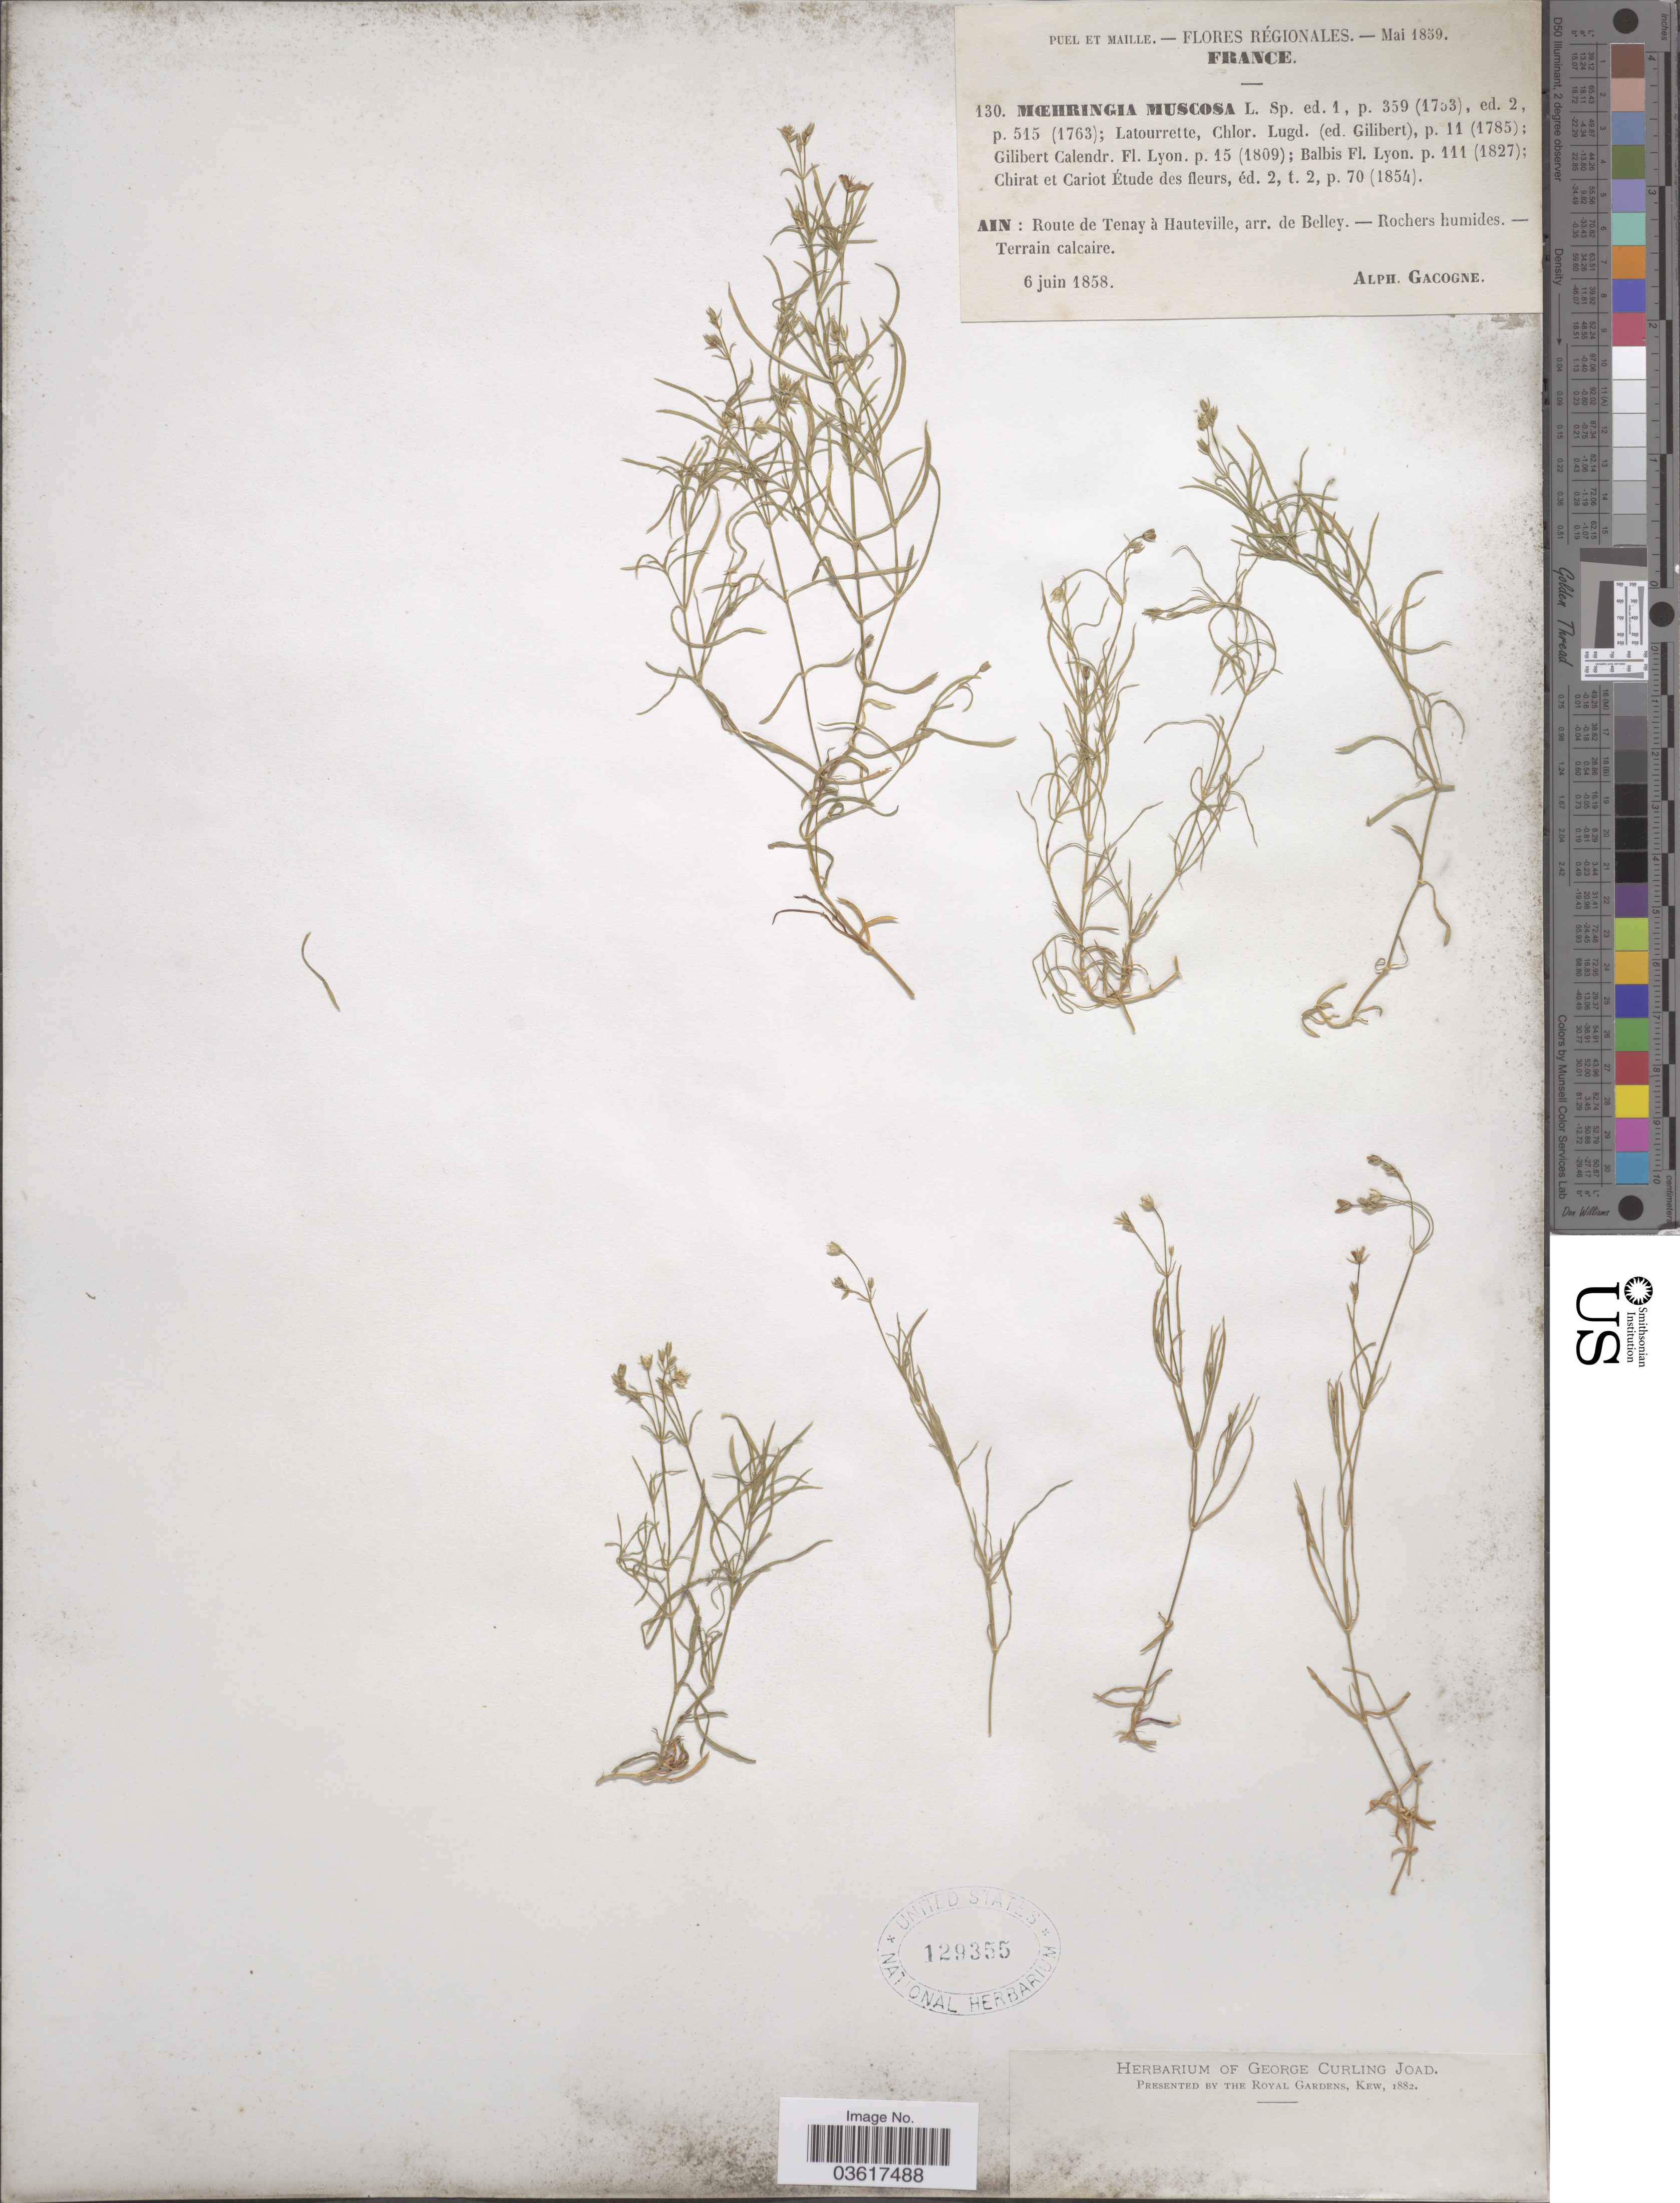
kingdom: Plantae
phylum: Tracheophyta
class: Magnoliopsida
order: Caryophyllales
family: Caryophyllaceae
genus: Moehringia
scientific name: Moehringia muscosa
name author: L.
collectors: Puel & Maille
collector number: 130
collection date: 1858-06-06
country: France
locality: Régionales. Ain: Route de Tenay à Hauteville, arr. de Belley. - Rochers humides. - Terrain calcaire. Alph. Gacogne.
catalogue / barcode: US 129355